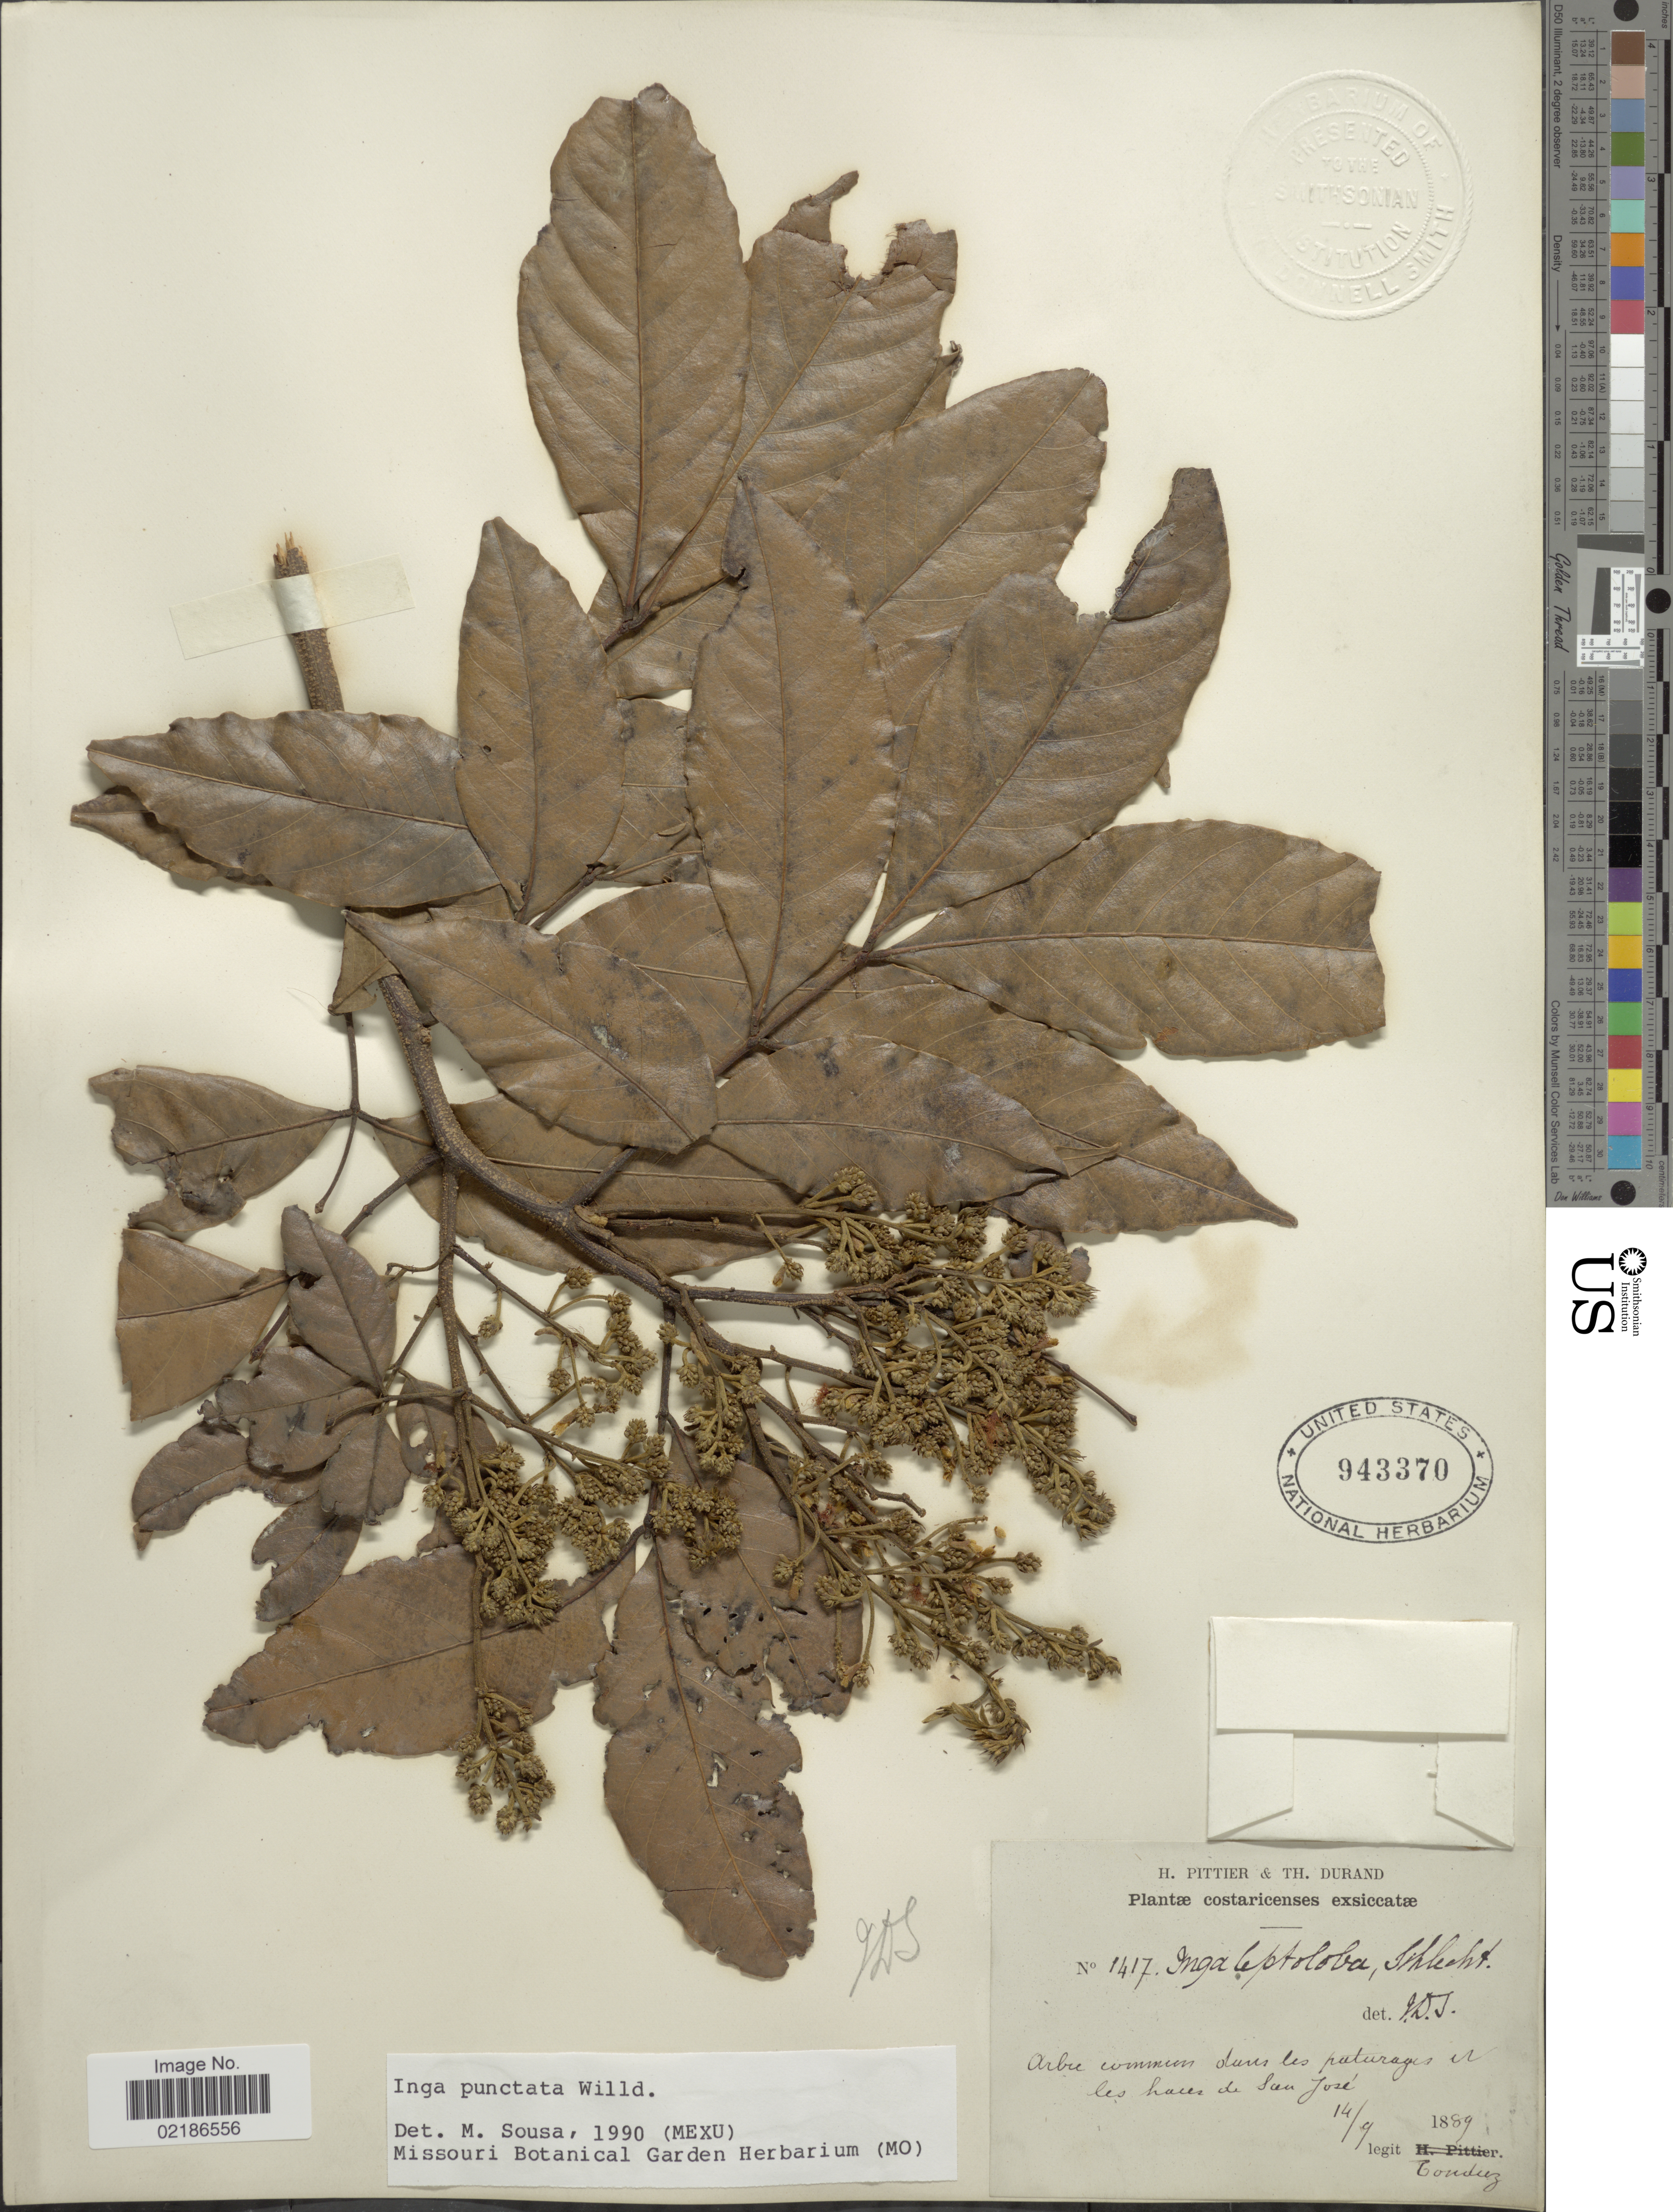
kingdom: Plantae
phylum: Tracheophyta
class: Magnoliopsida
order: Fabales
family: Fabaceae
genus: Inga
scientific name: Inga punctata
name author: Willd.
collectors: A. Tonduz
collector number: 1417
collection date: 1889-09-14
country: Costa Rica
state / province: San José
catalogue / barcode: US 943370